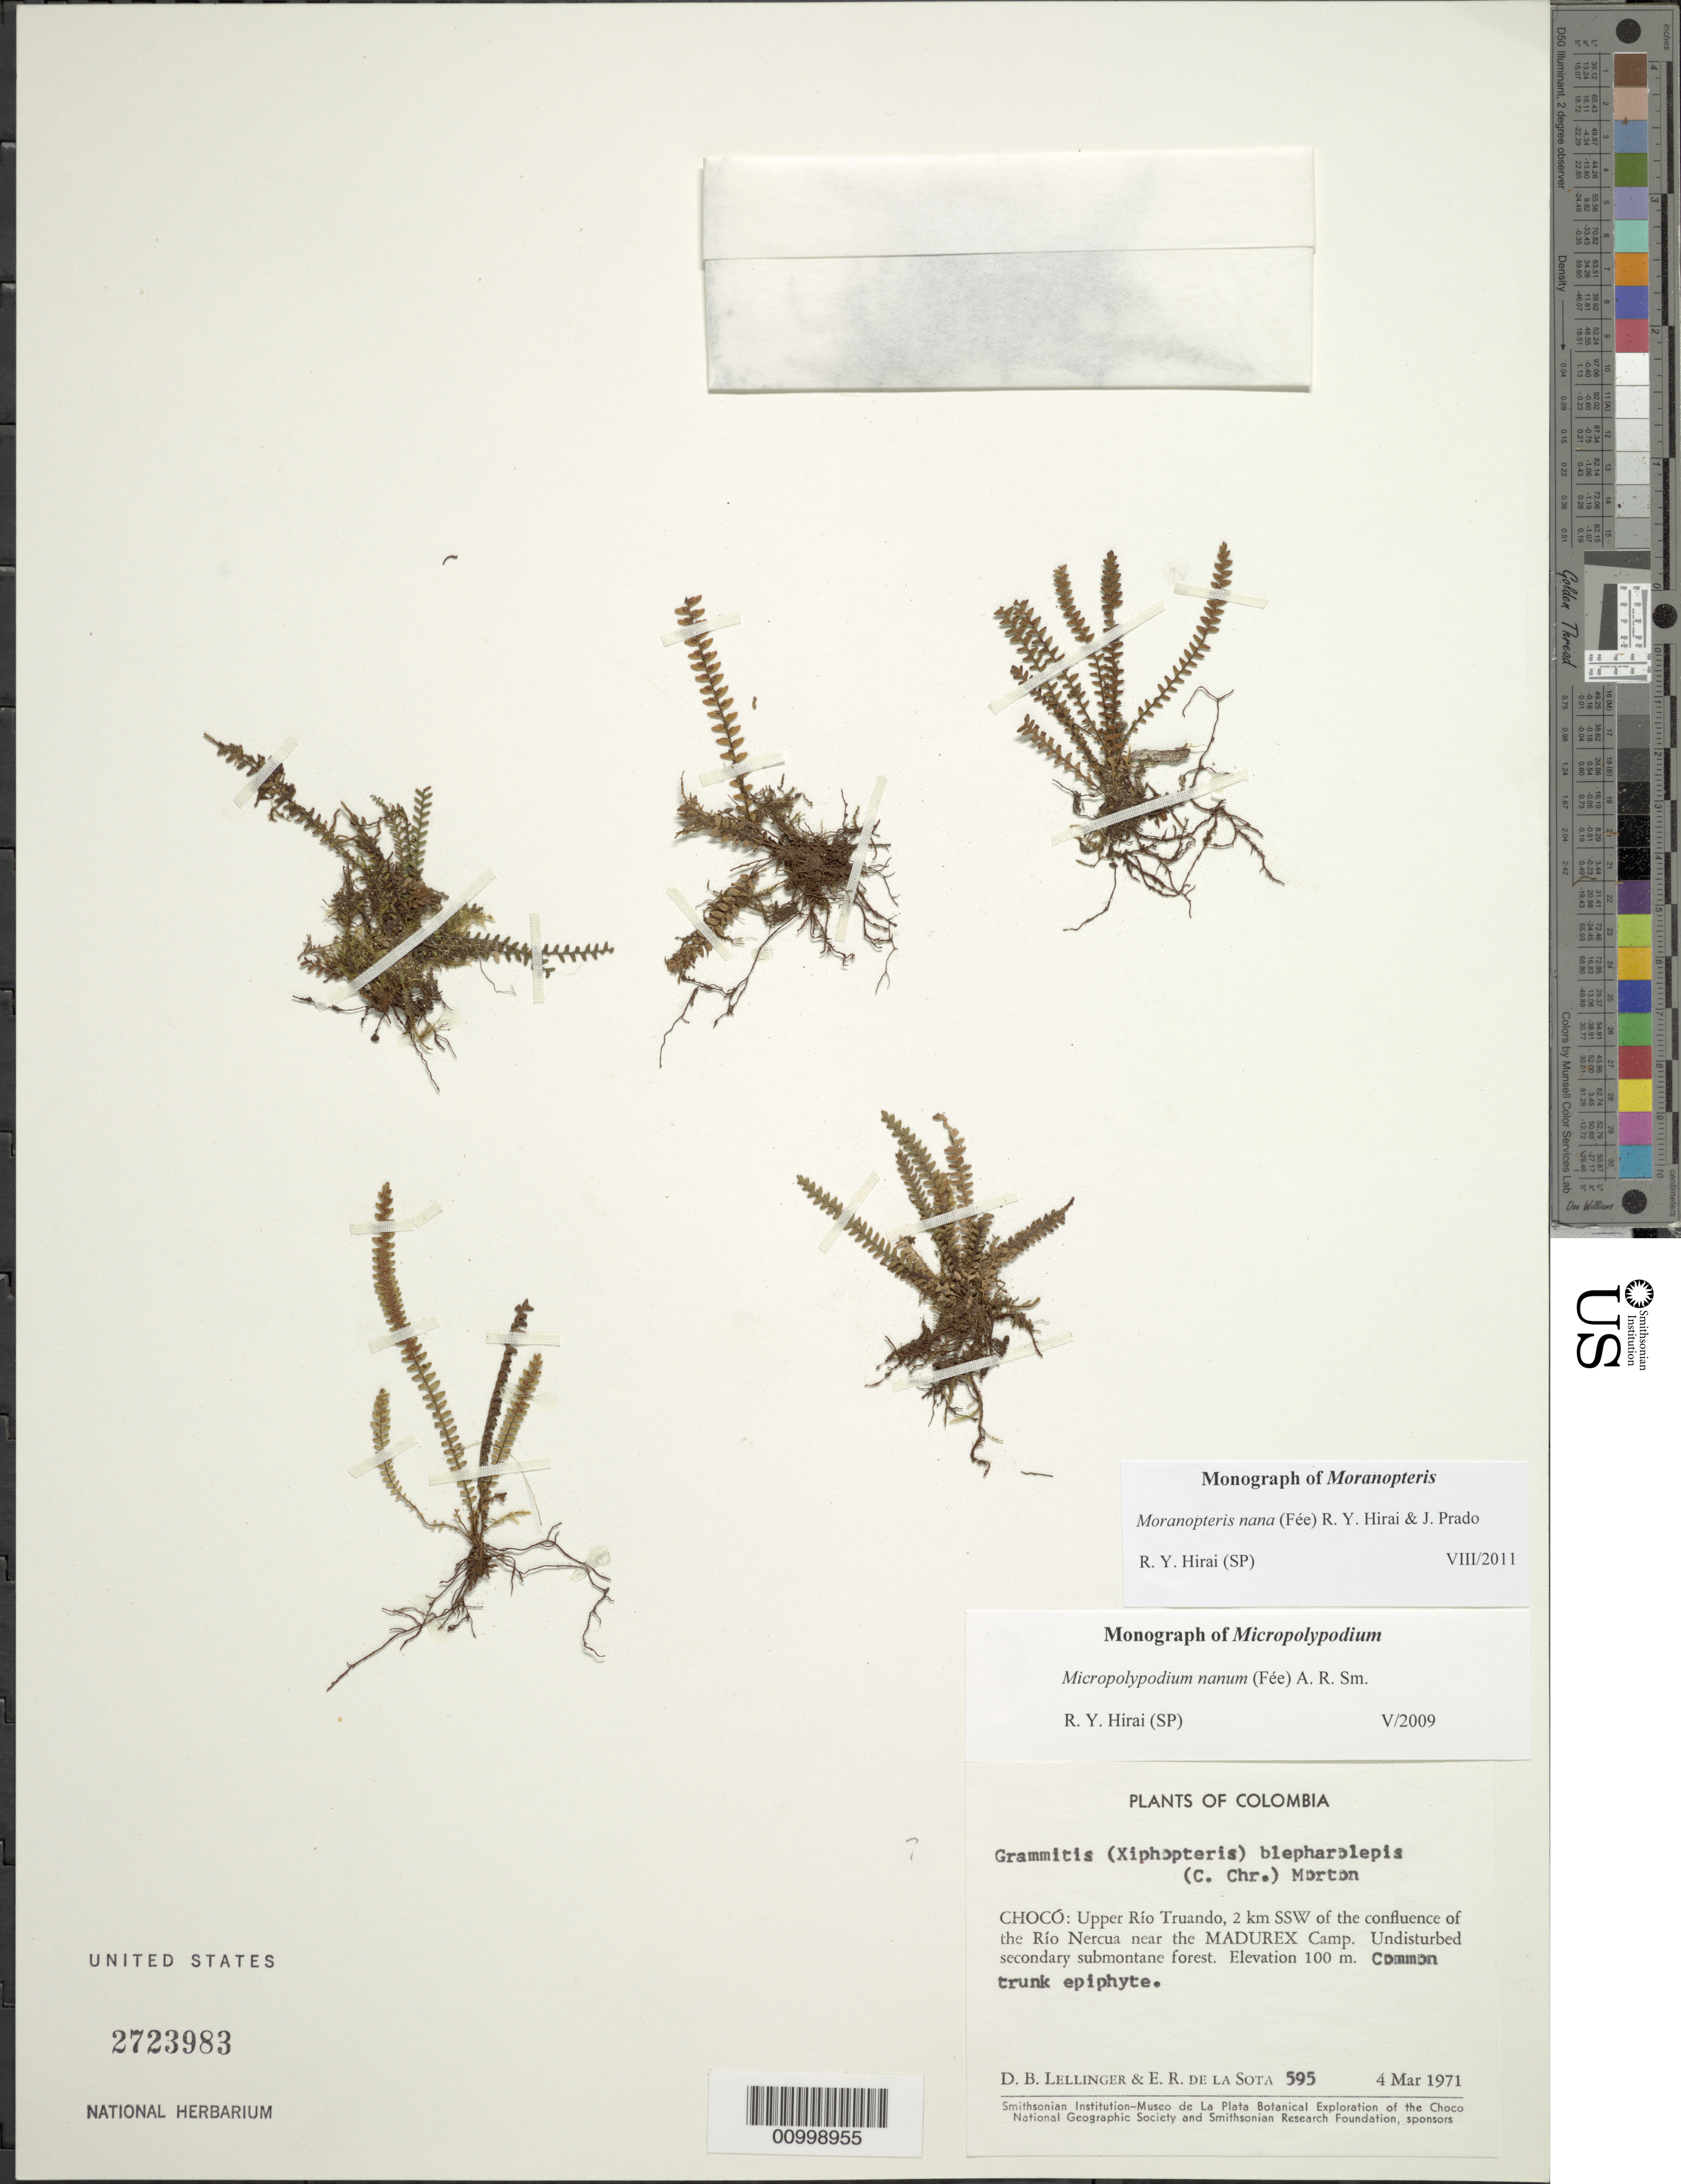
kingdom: Plantae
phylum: Tracheophyta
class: Polypodiopsida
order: Polypodiales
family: Polypodiaceae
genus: Moranopteris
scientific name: Moranopteris nana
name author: (Fée) R. Y. Hirai & J. Prado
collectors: D. B. Lellinger & E. R. de la Sota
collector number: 595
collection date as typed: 4-Mar-71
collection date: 1971-03-04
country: Colombia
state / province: Chocó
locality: Upper Rio Truando, 2 km SSW of the confl. Of Rio Nercua near the MADUREX camp.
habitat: undisturbed secondary submontane forest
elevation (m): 100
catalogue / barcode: US 2723983